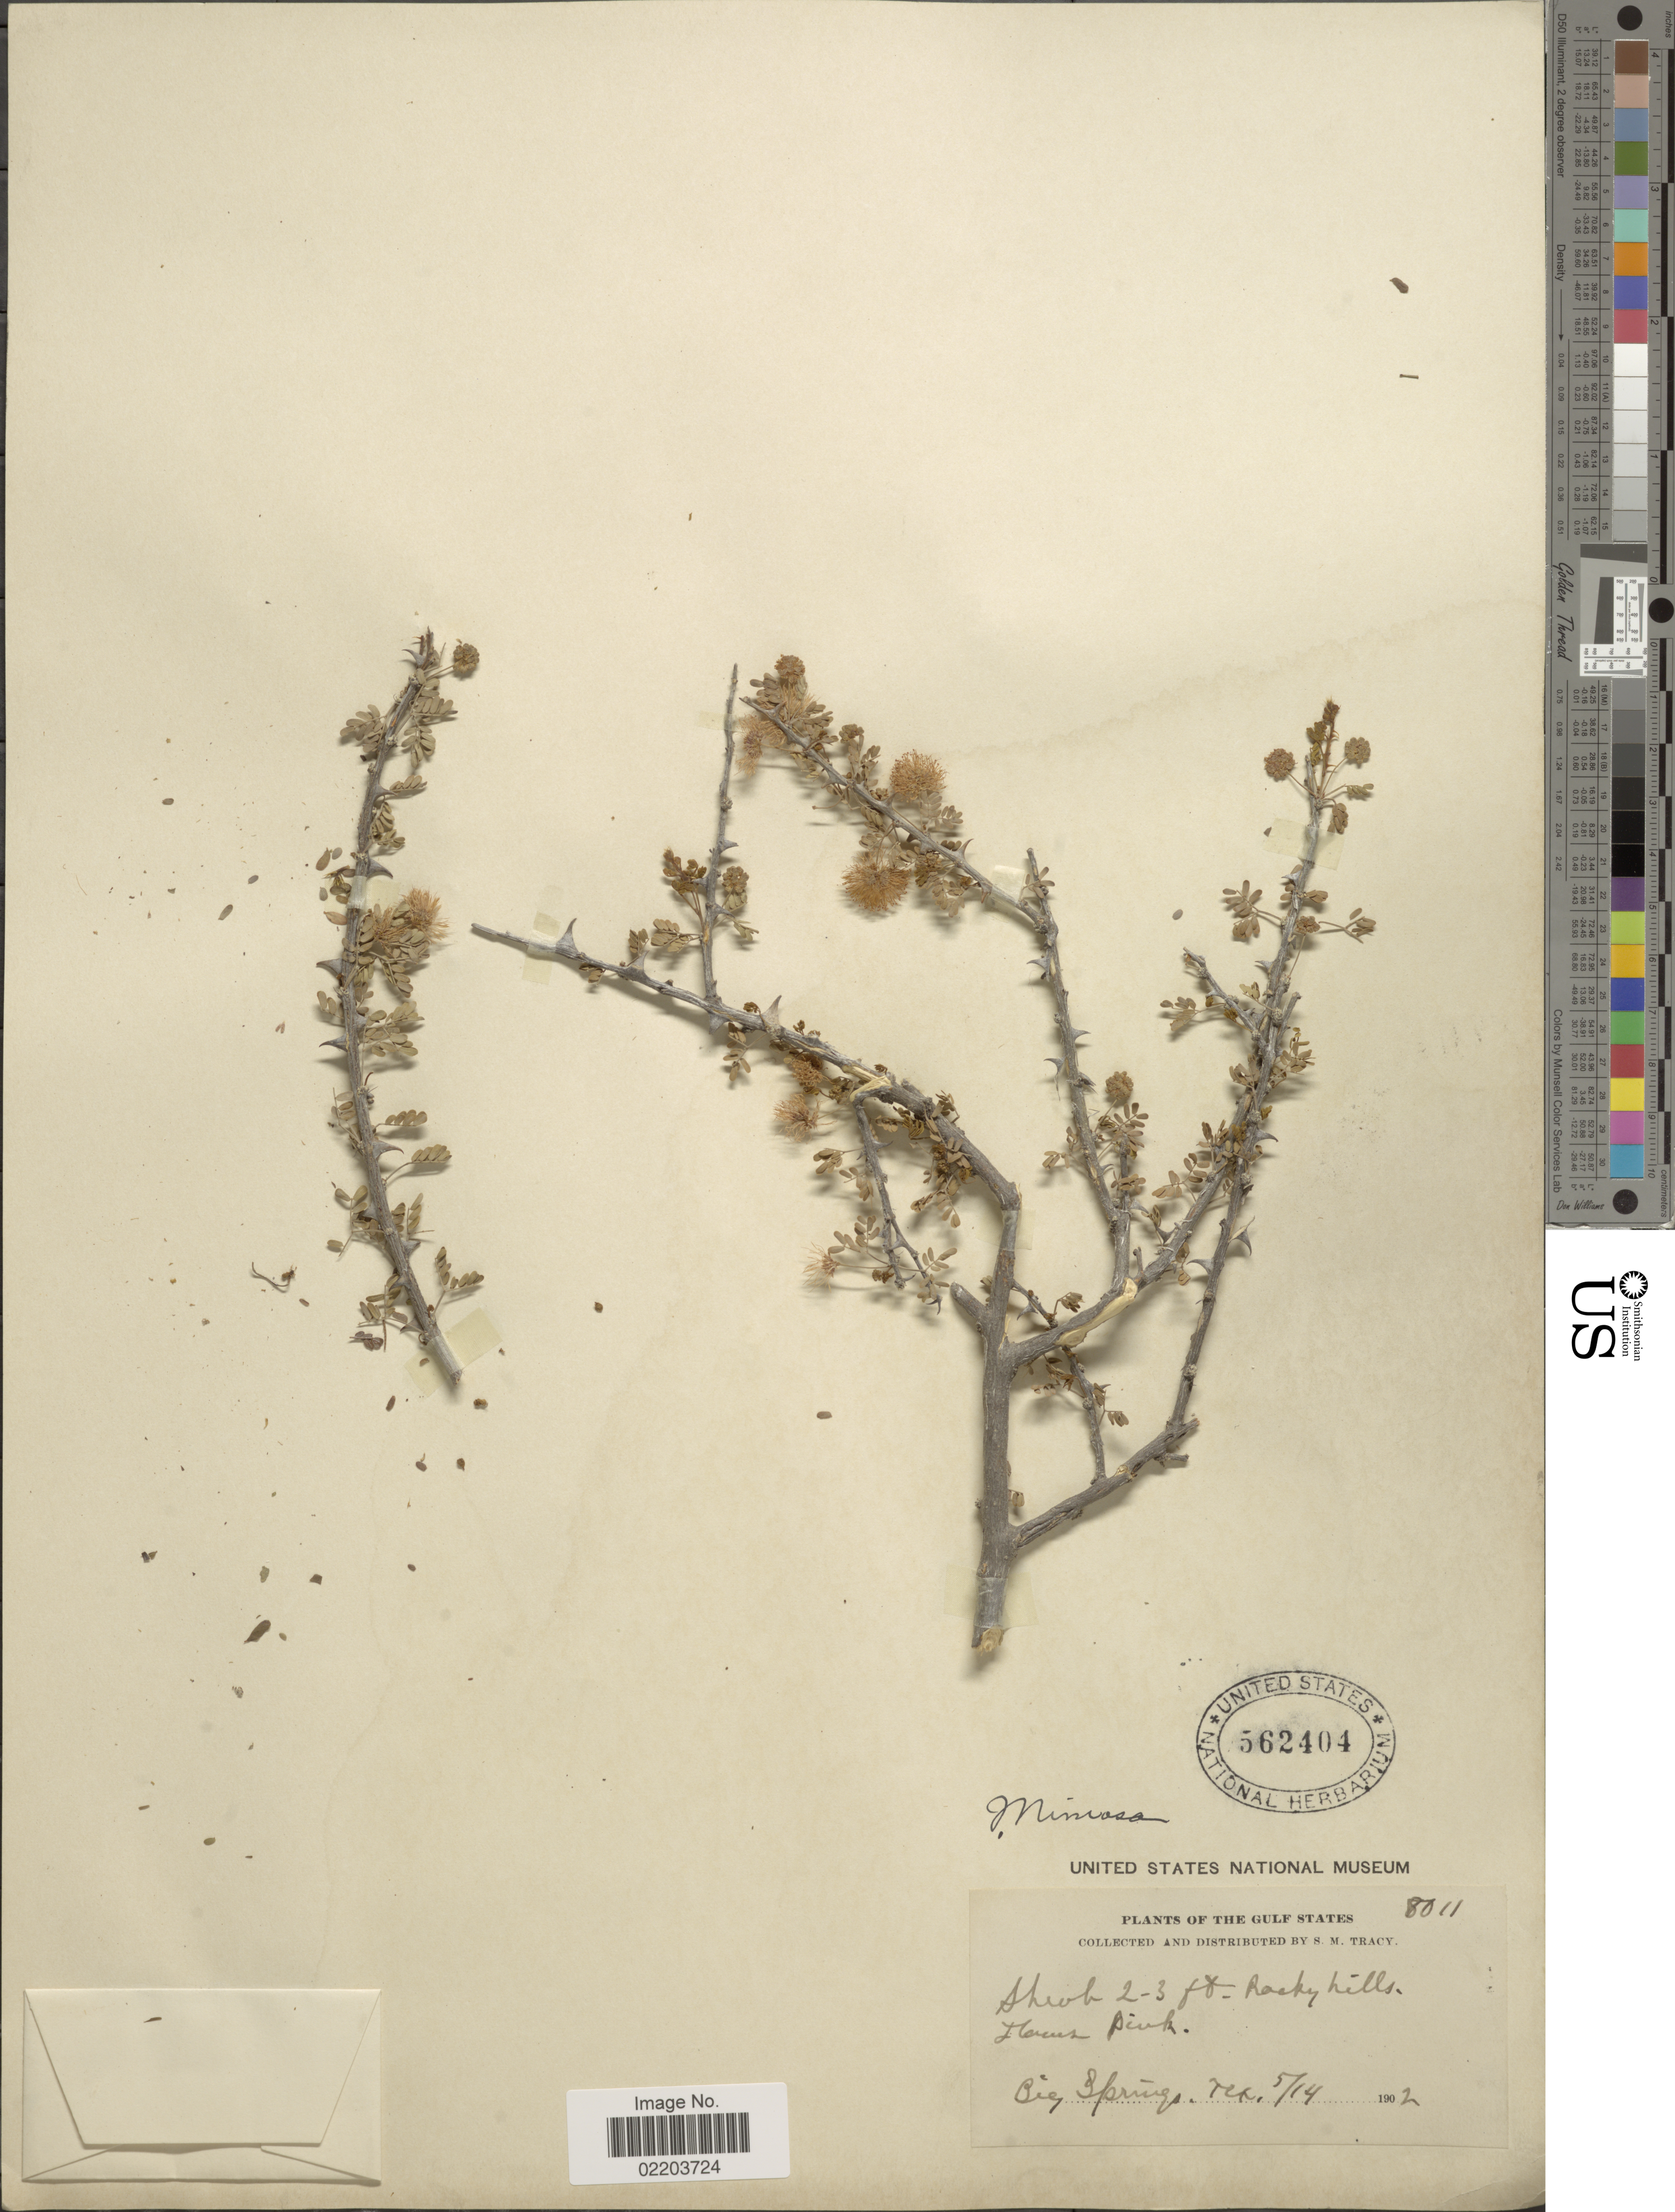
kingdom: Plantae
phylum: Tracheophyta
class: Magnoliopsida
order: Fabales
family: Fabaceae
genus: Mimosa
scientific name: Mimosa borealis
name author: A. Gray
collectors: S. M. Tracy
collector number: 8011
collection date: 1902-05-14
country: United States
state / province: Texas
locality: The Gulf States, Big Springs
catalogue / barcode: US 562404